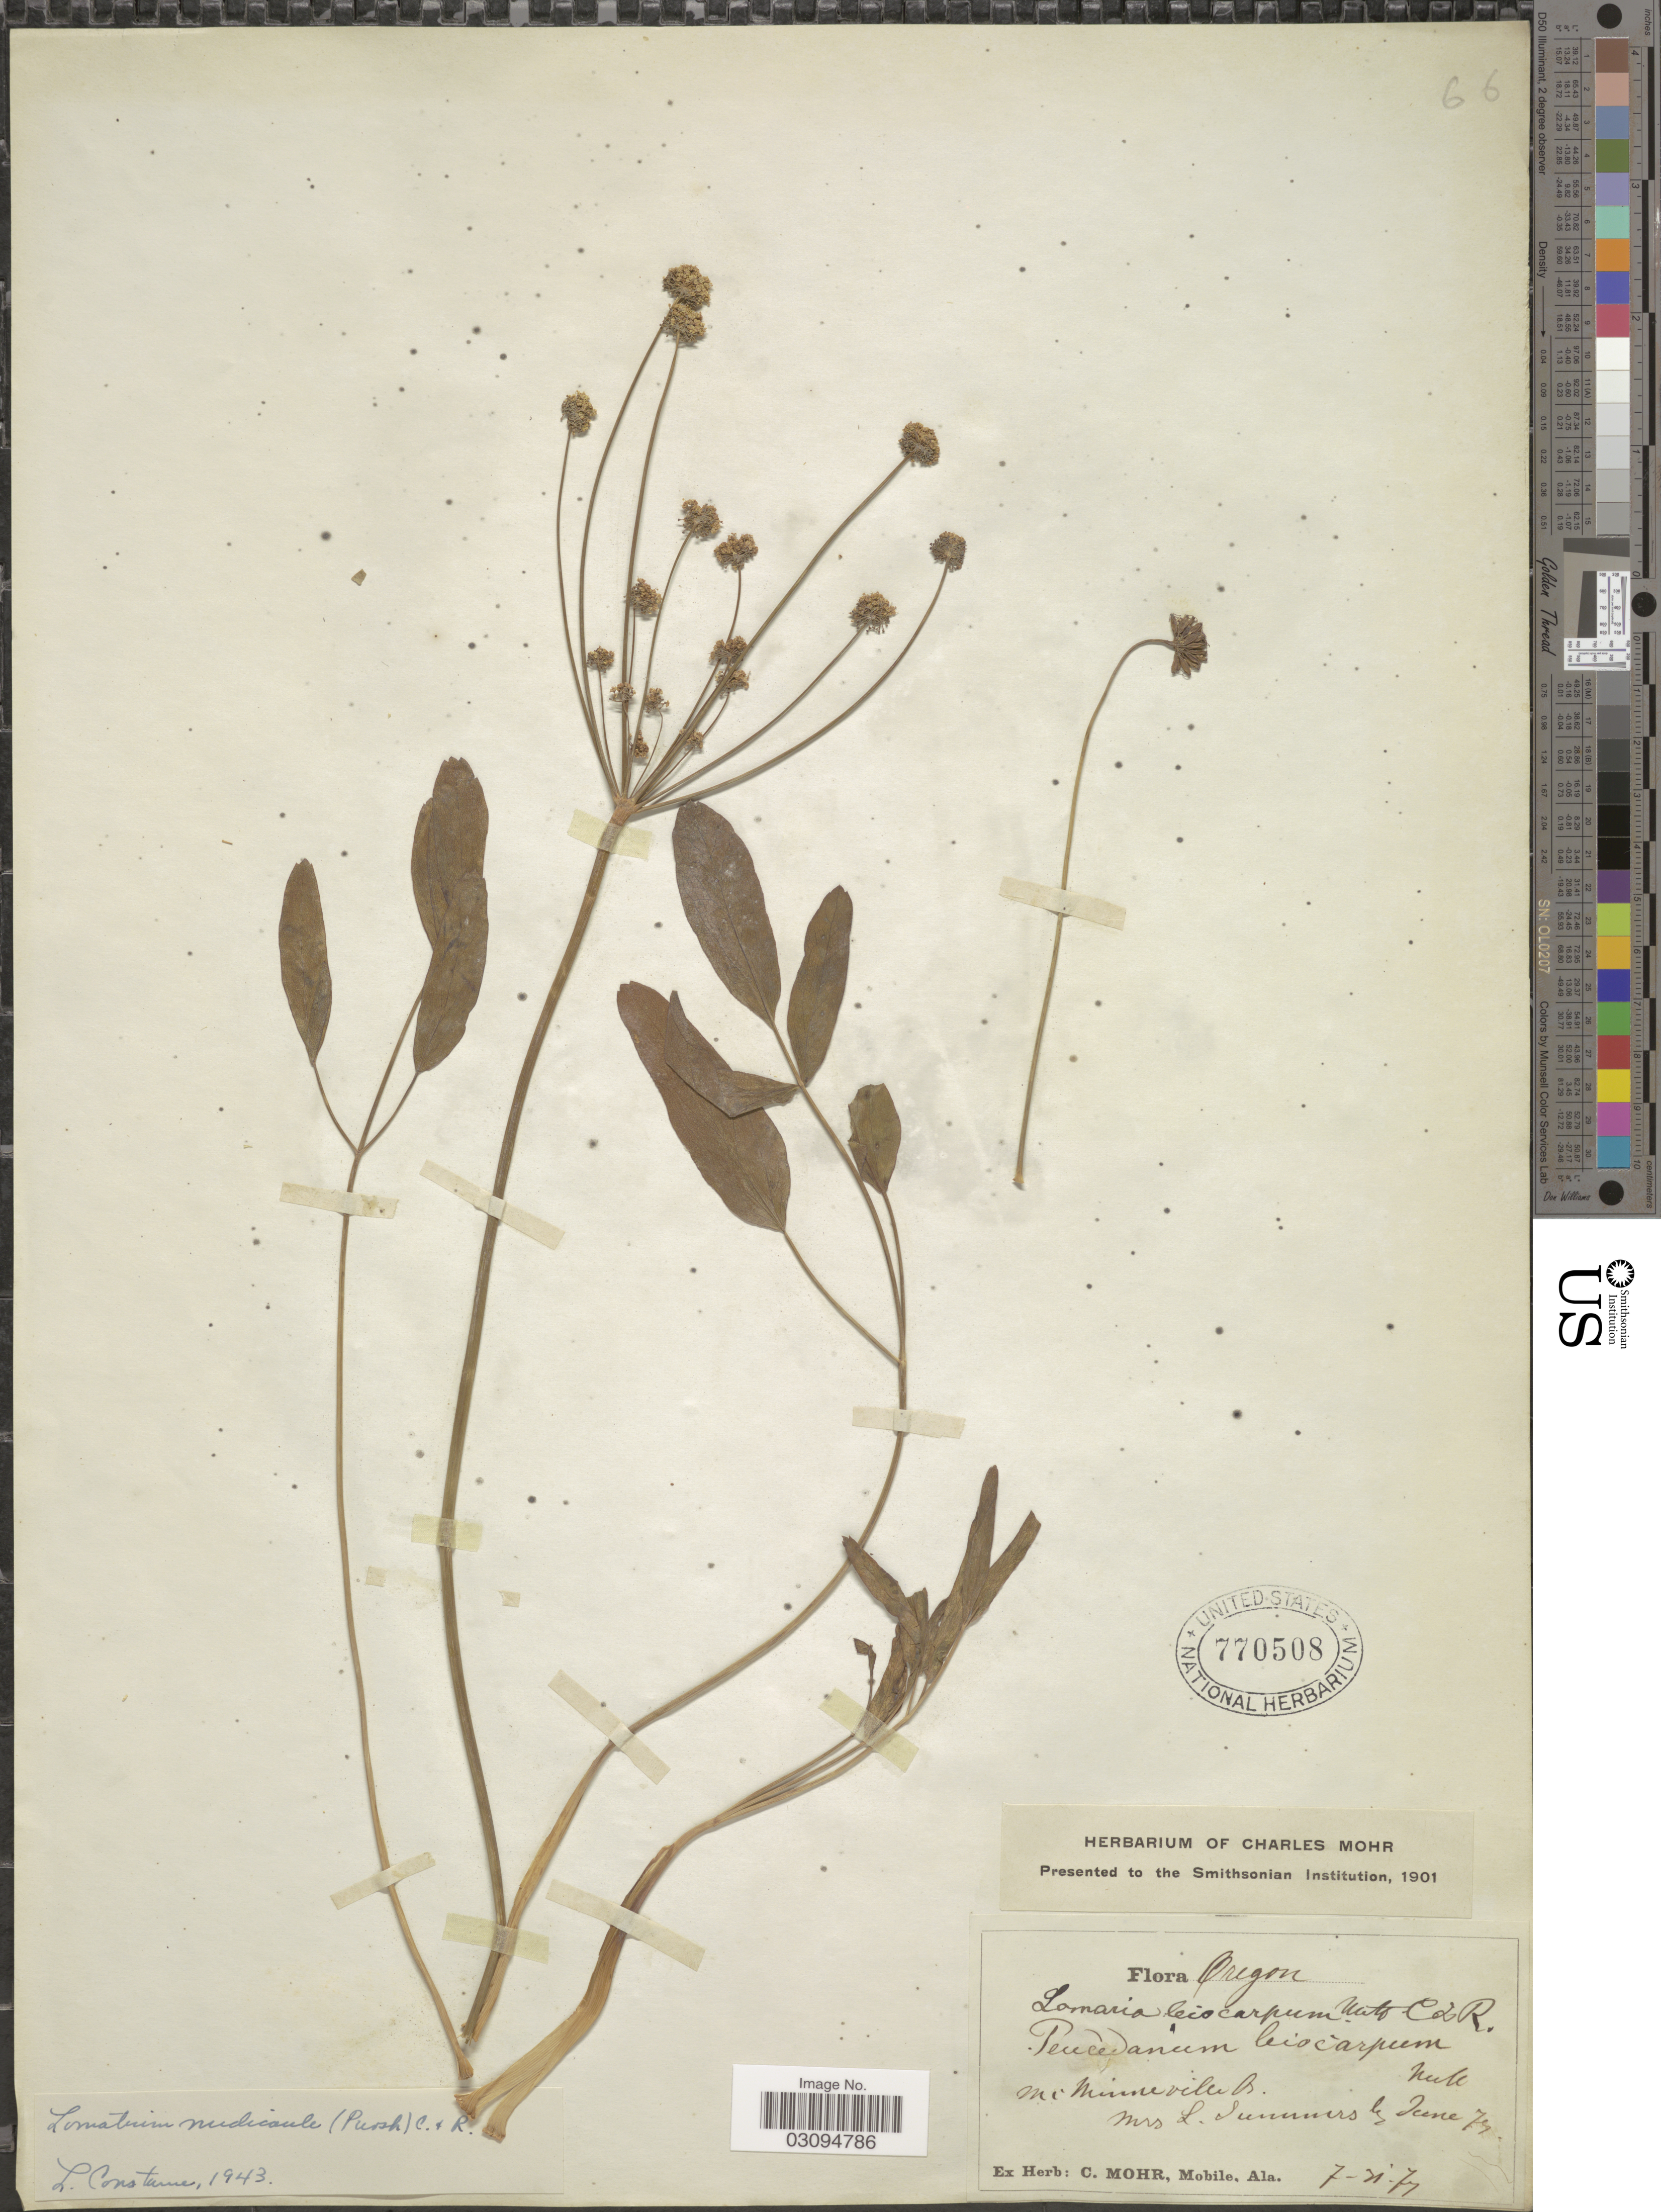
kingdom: Plantae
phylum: Tracheophyta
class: Magnoliopsida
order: Apiales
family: Apiaceae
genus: Lomatium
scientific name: Lomatium nudicaule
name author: (Pursh) J.M. Coult. & Rose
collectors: L. Summers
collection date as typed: Transcribed d/m/y: /6/79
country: United States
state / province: Oregon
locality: McMinneville.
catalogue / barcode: US 770508